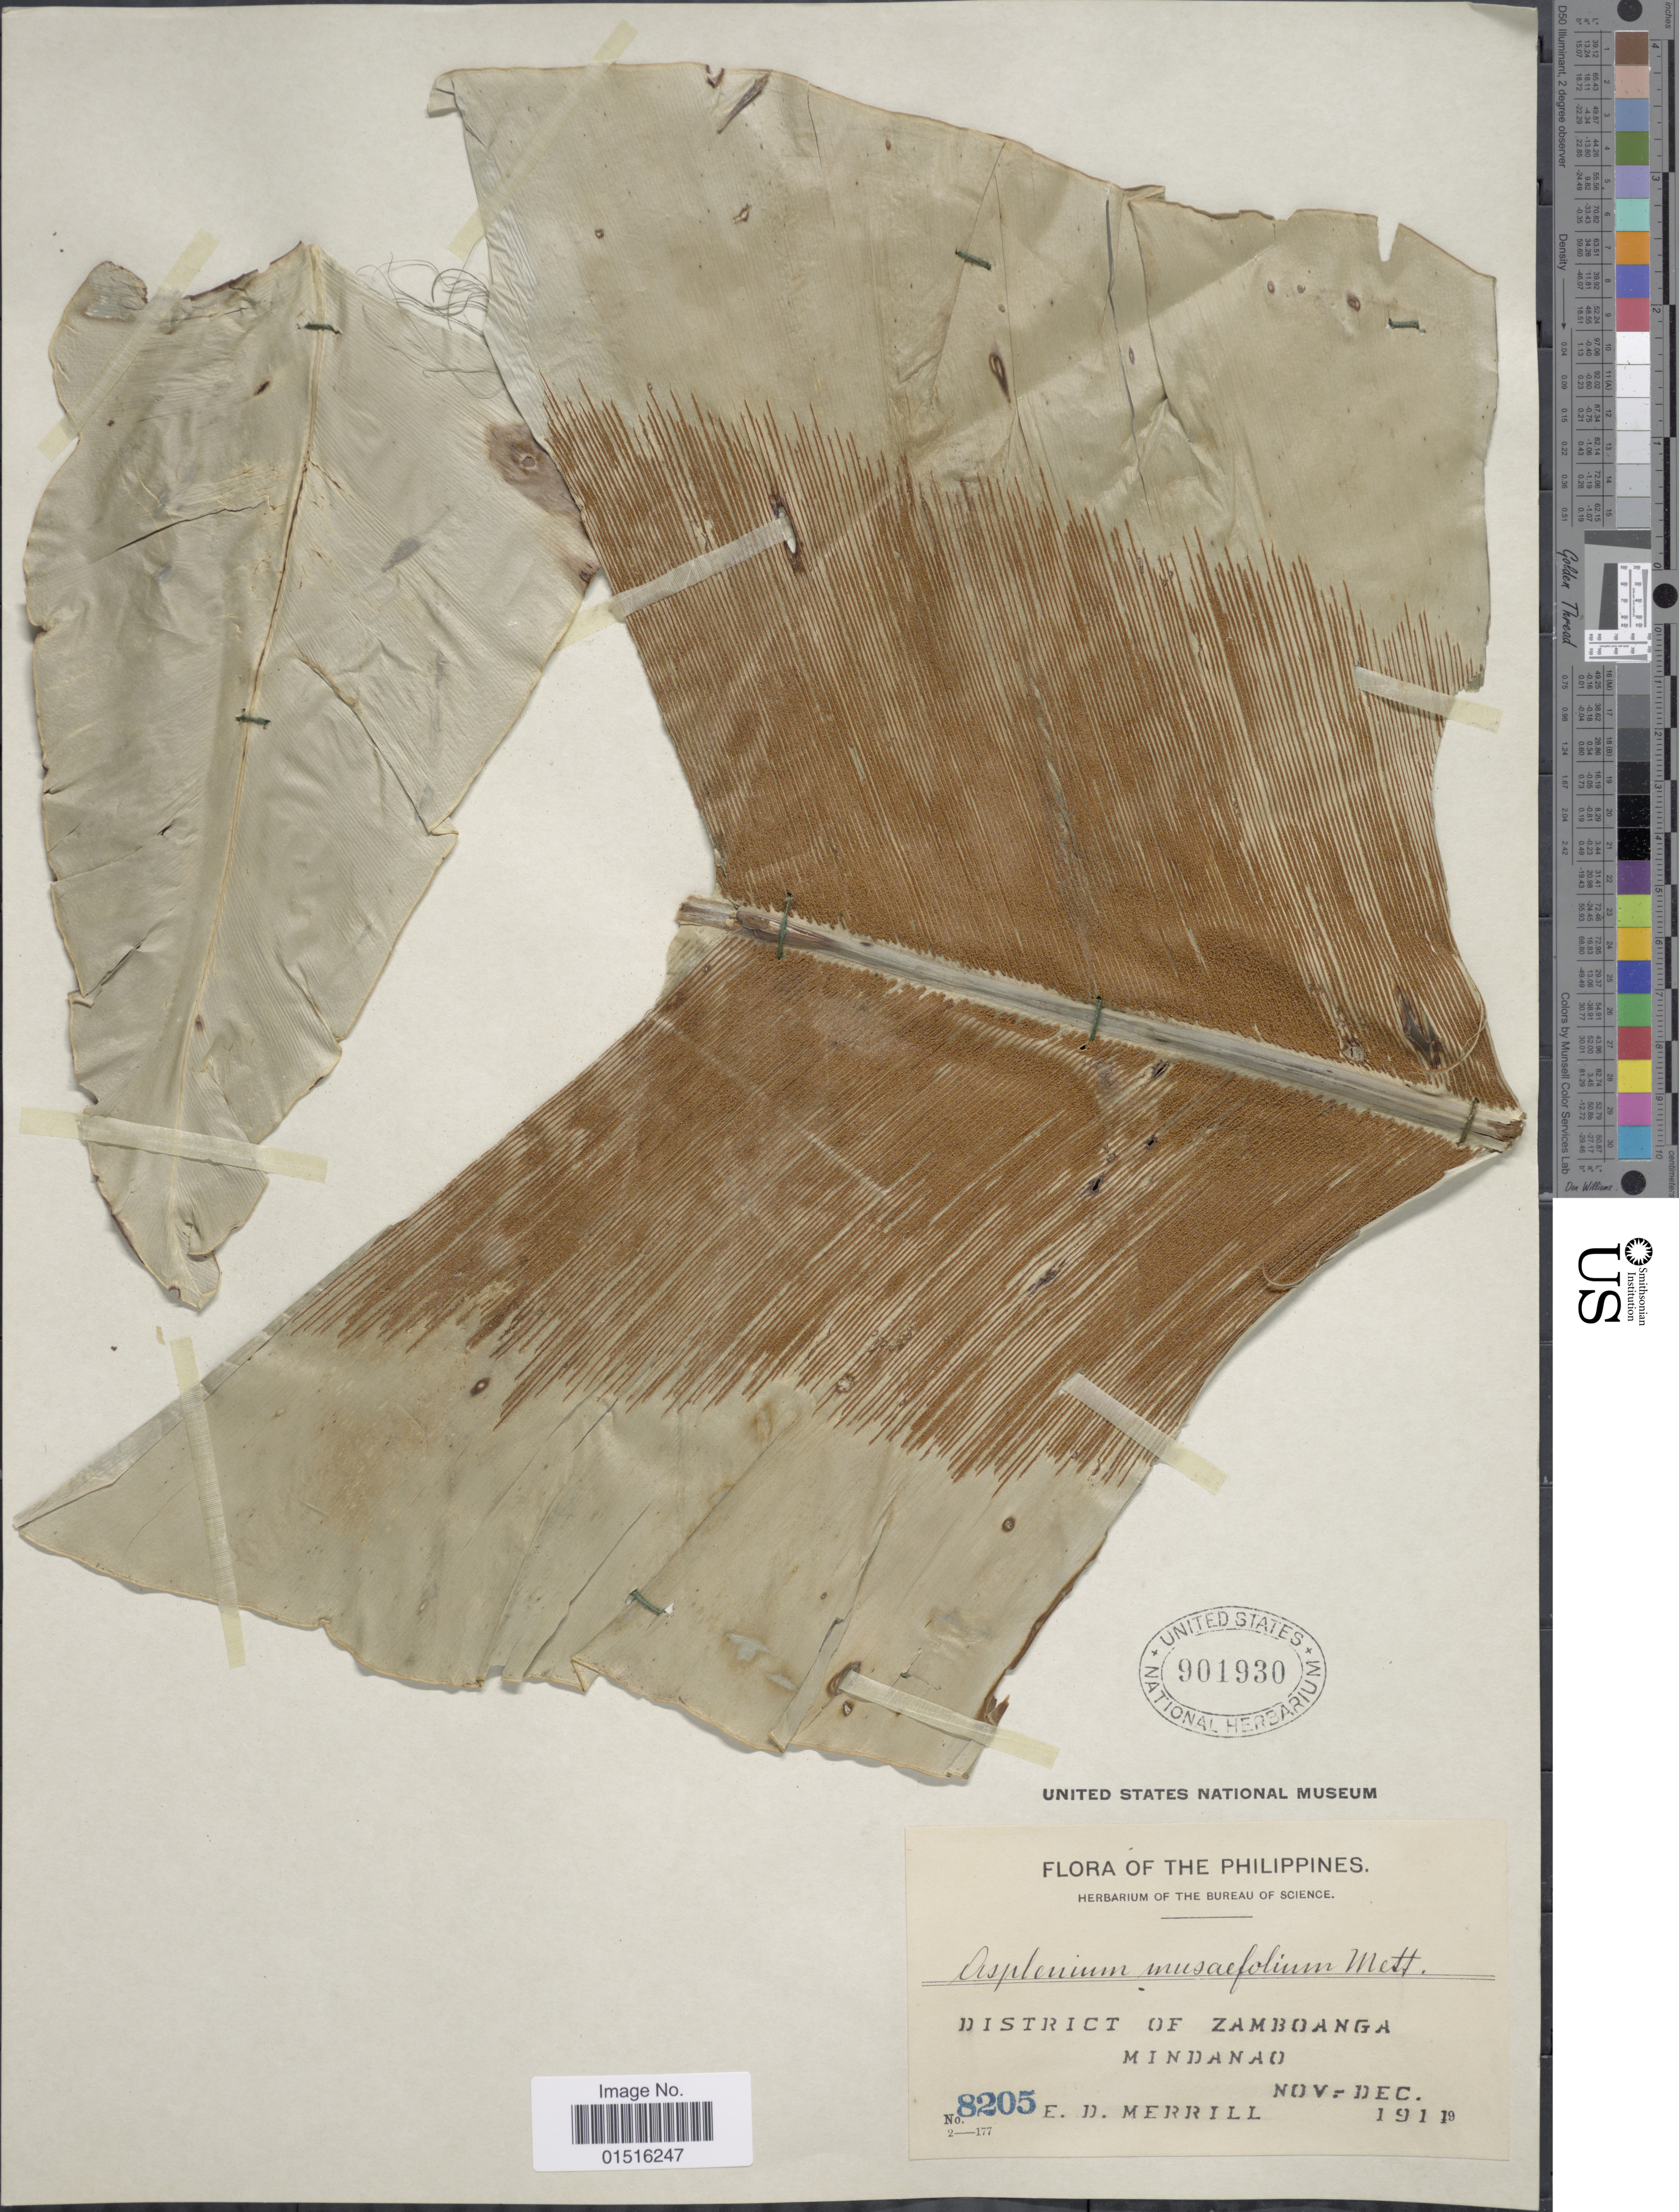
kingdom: Plantae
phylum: Tracheophyta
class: Polypodiopsida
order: Polypodiales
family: Aspleniaceae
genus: Asplenium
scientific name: Asplenium cymbifolium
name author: Christ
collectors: E. Merrill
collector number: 8205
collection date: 1911-11/1911-12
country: Philippines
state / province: Zamboanga Peninsula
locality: District of Zamboanga, Mindanao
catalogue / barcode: US 901930